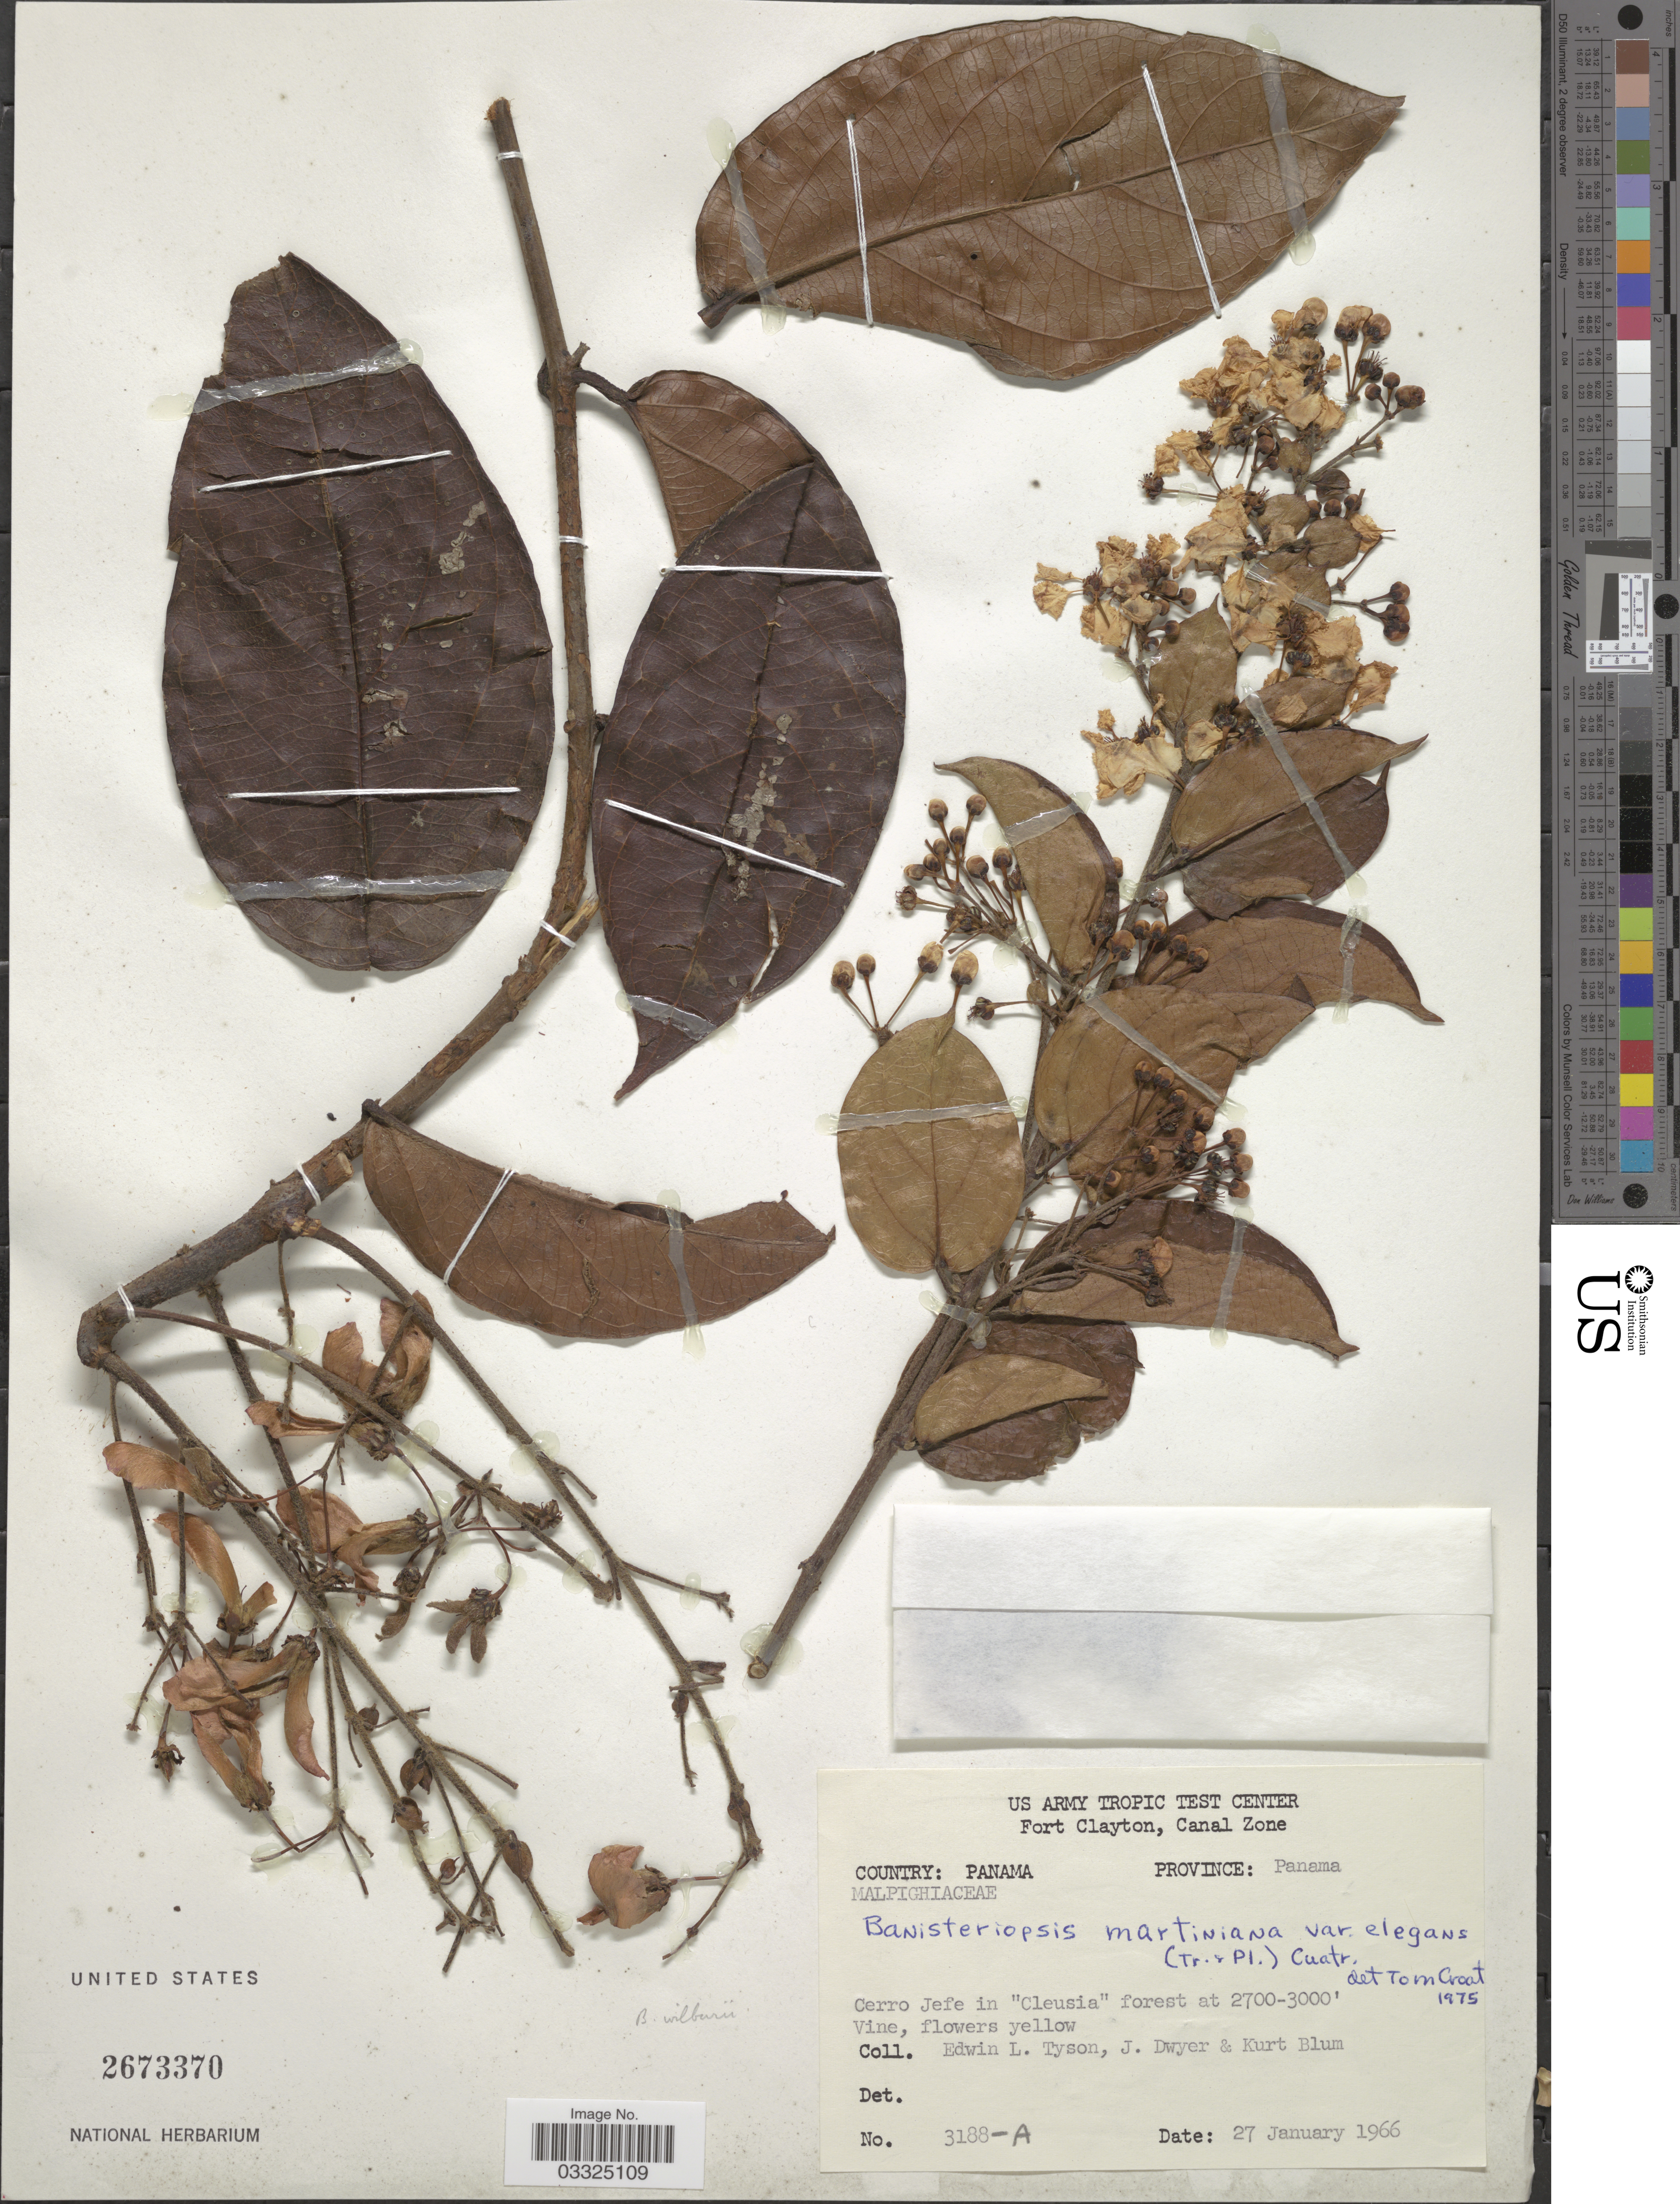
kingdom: Plantae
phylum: Tracheophyta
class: Magnoliopsida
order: Malpighiales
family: Malpighiaceae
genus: Banisteriopsis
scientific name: Banisteriopsis wilburii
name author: B. Gates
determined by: Strong, Mark T., (BOT), Smithsonian Institution - National Museum of Natural History (UNITED STATES)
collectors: E. L. Tyson, J. Dwyer & K. Blum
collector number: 3188-A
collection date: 1966-01-27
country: Panama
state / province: Panamá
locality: Fort Clayton, Canal Zone, Cerro Jefe.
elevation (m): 823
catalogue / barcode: US 2673370